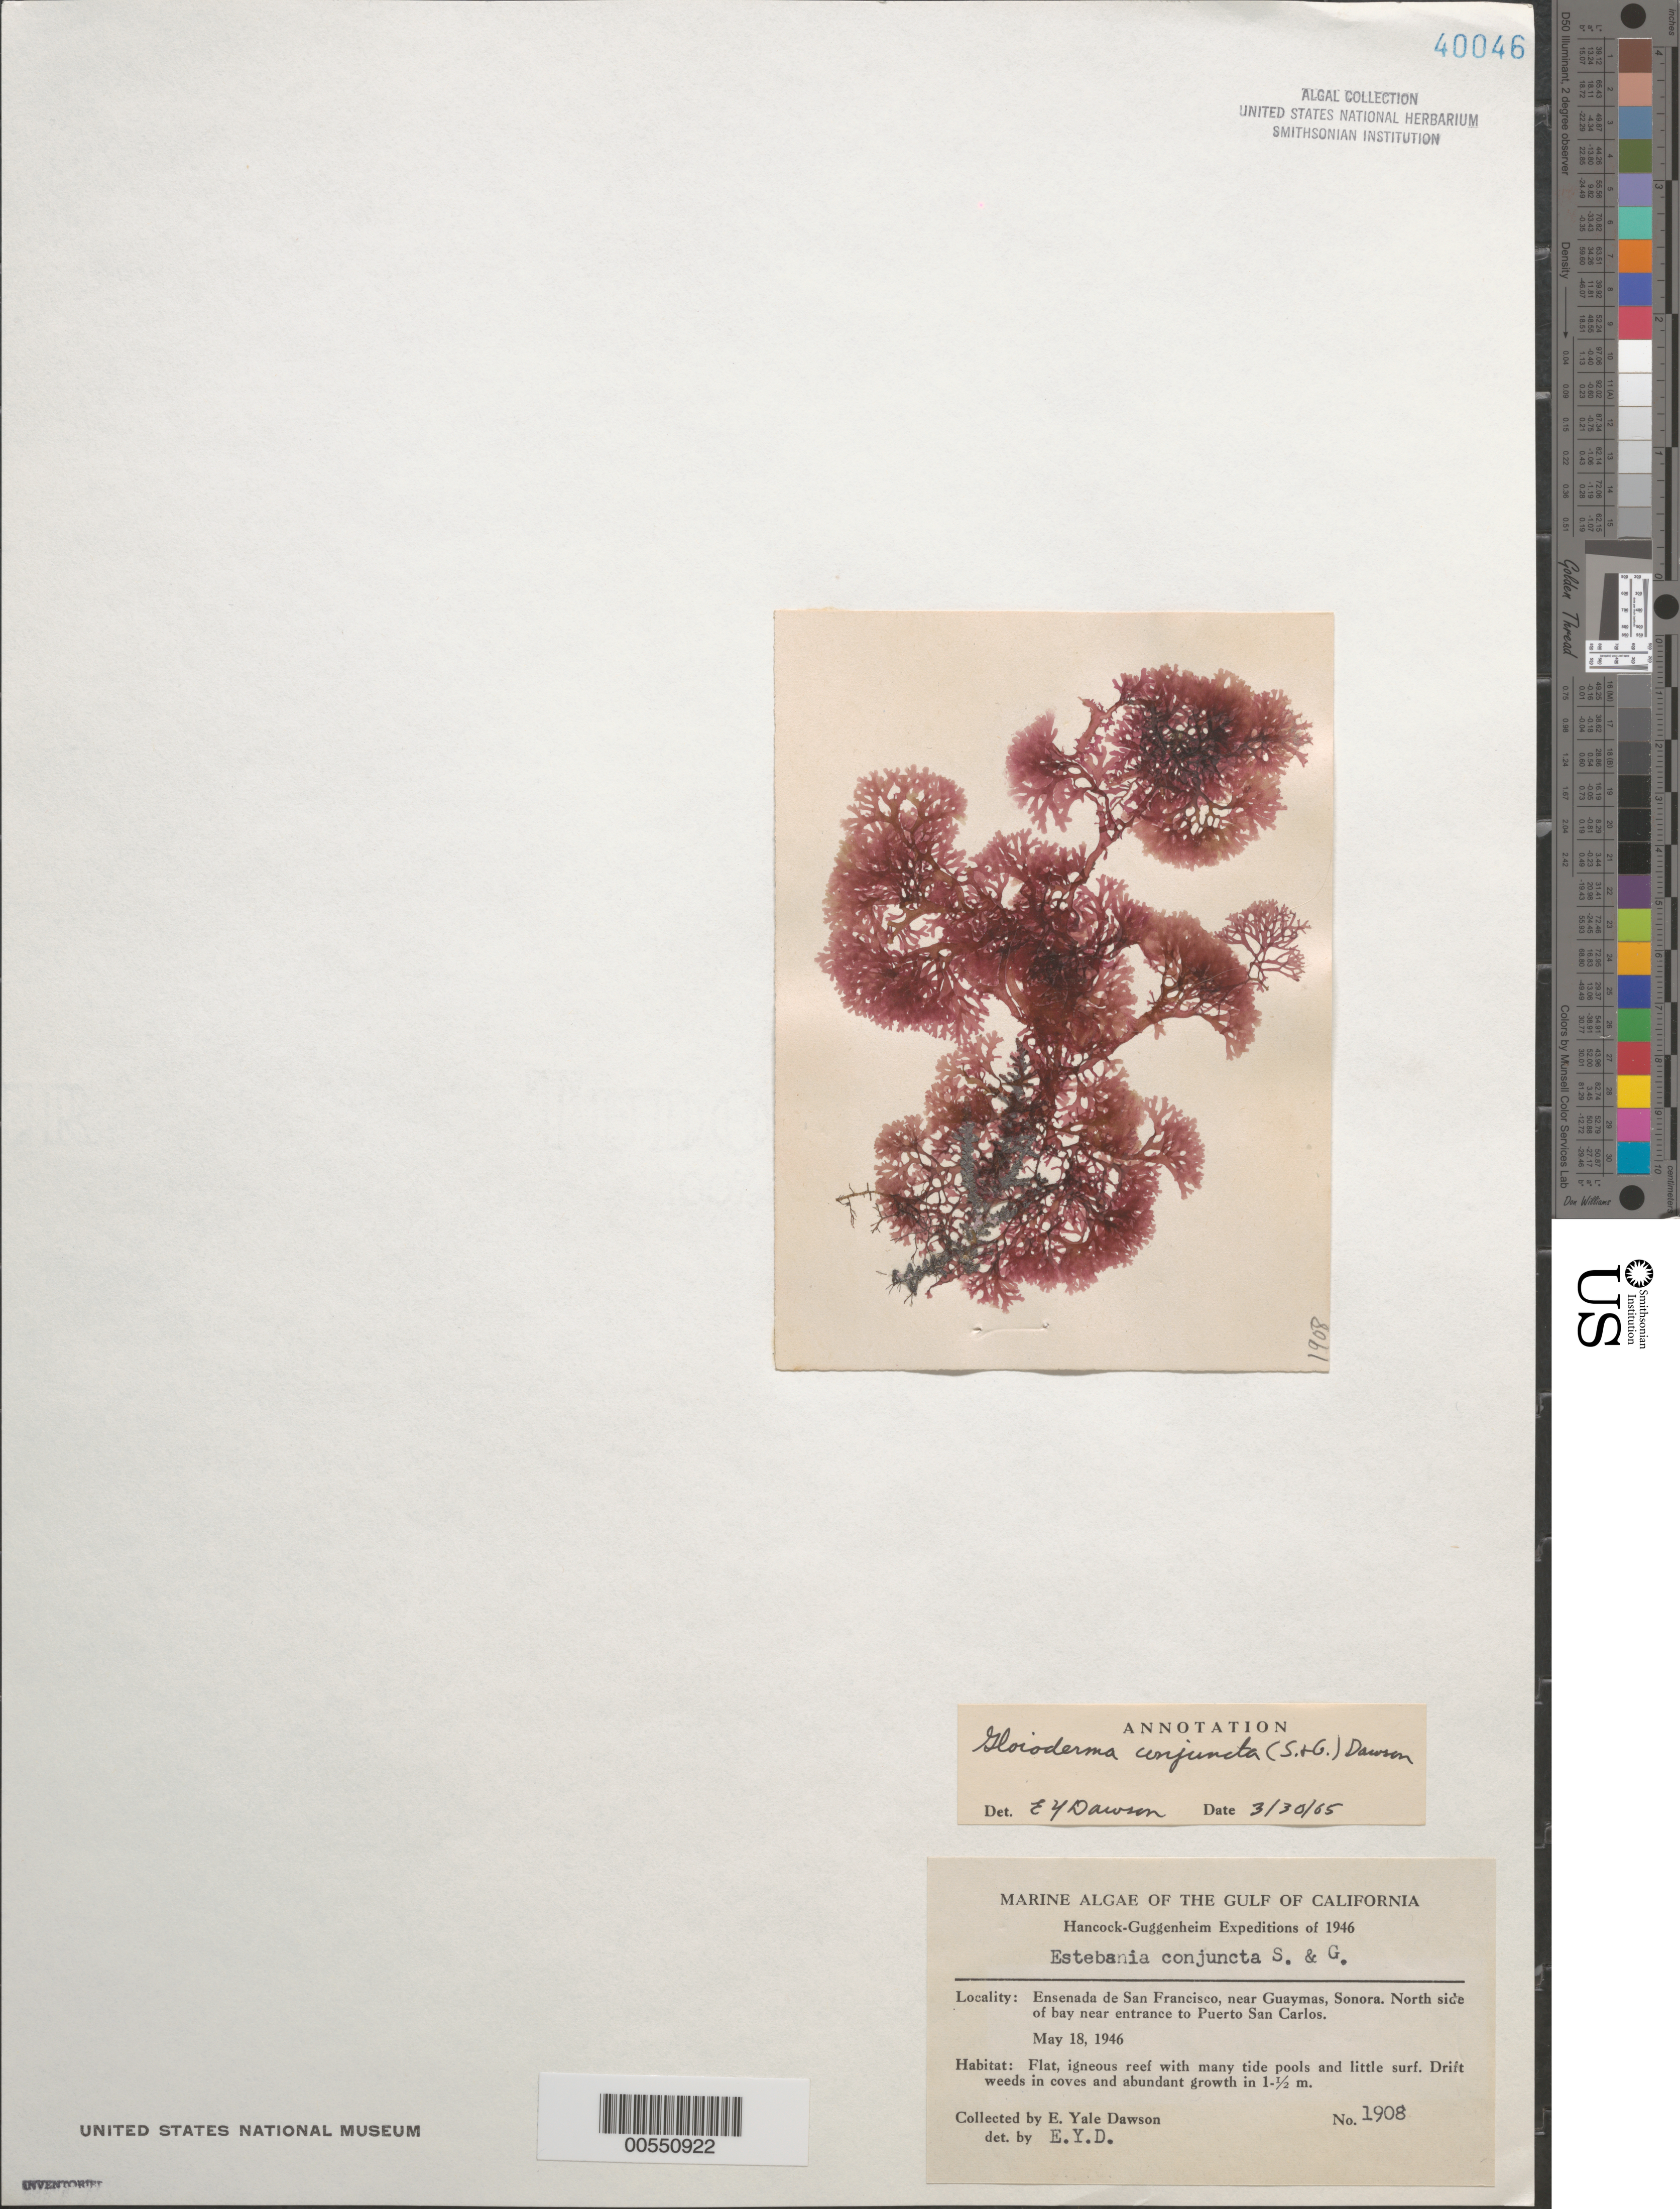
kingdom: Plantae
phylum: Rhodophyta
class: Florideophyceae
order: Rhodymeniales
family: Faucheaceae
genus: Gloioderma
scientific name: Gloioderma conjuncta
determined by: Dawson, E. Y.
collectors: E. Y. Dawson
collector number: EYD 1908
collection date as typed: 18 May 1946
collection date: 1946-05-18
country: Mexico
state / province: Sonora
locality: Ensenada de San Francisco near Guaymas, near Puerto San Carlos entrance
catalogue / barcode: US 40046